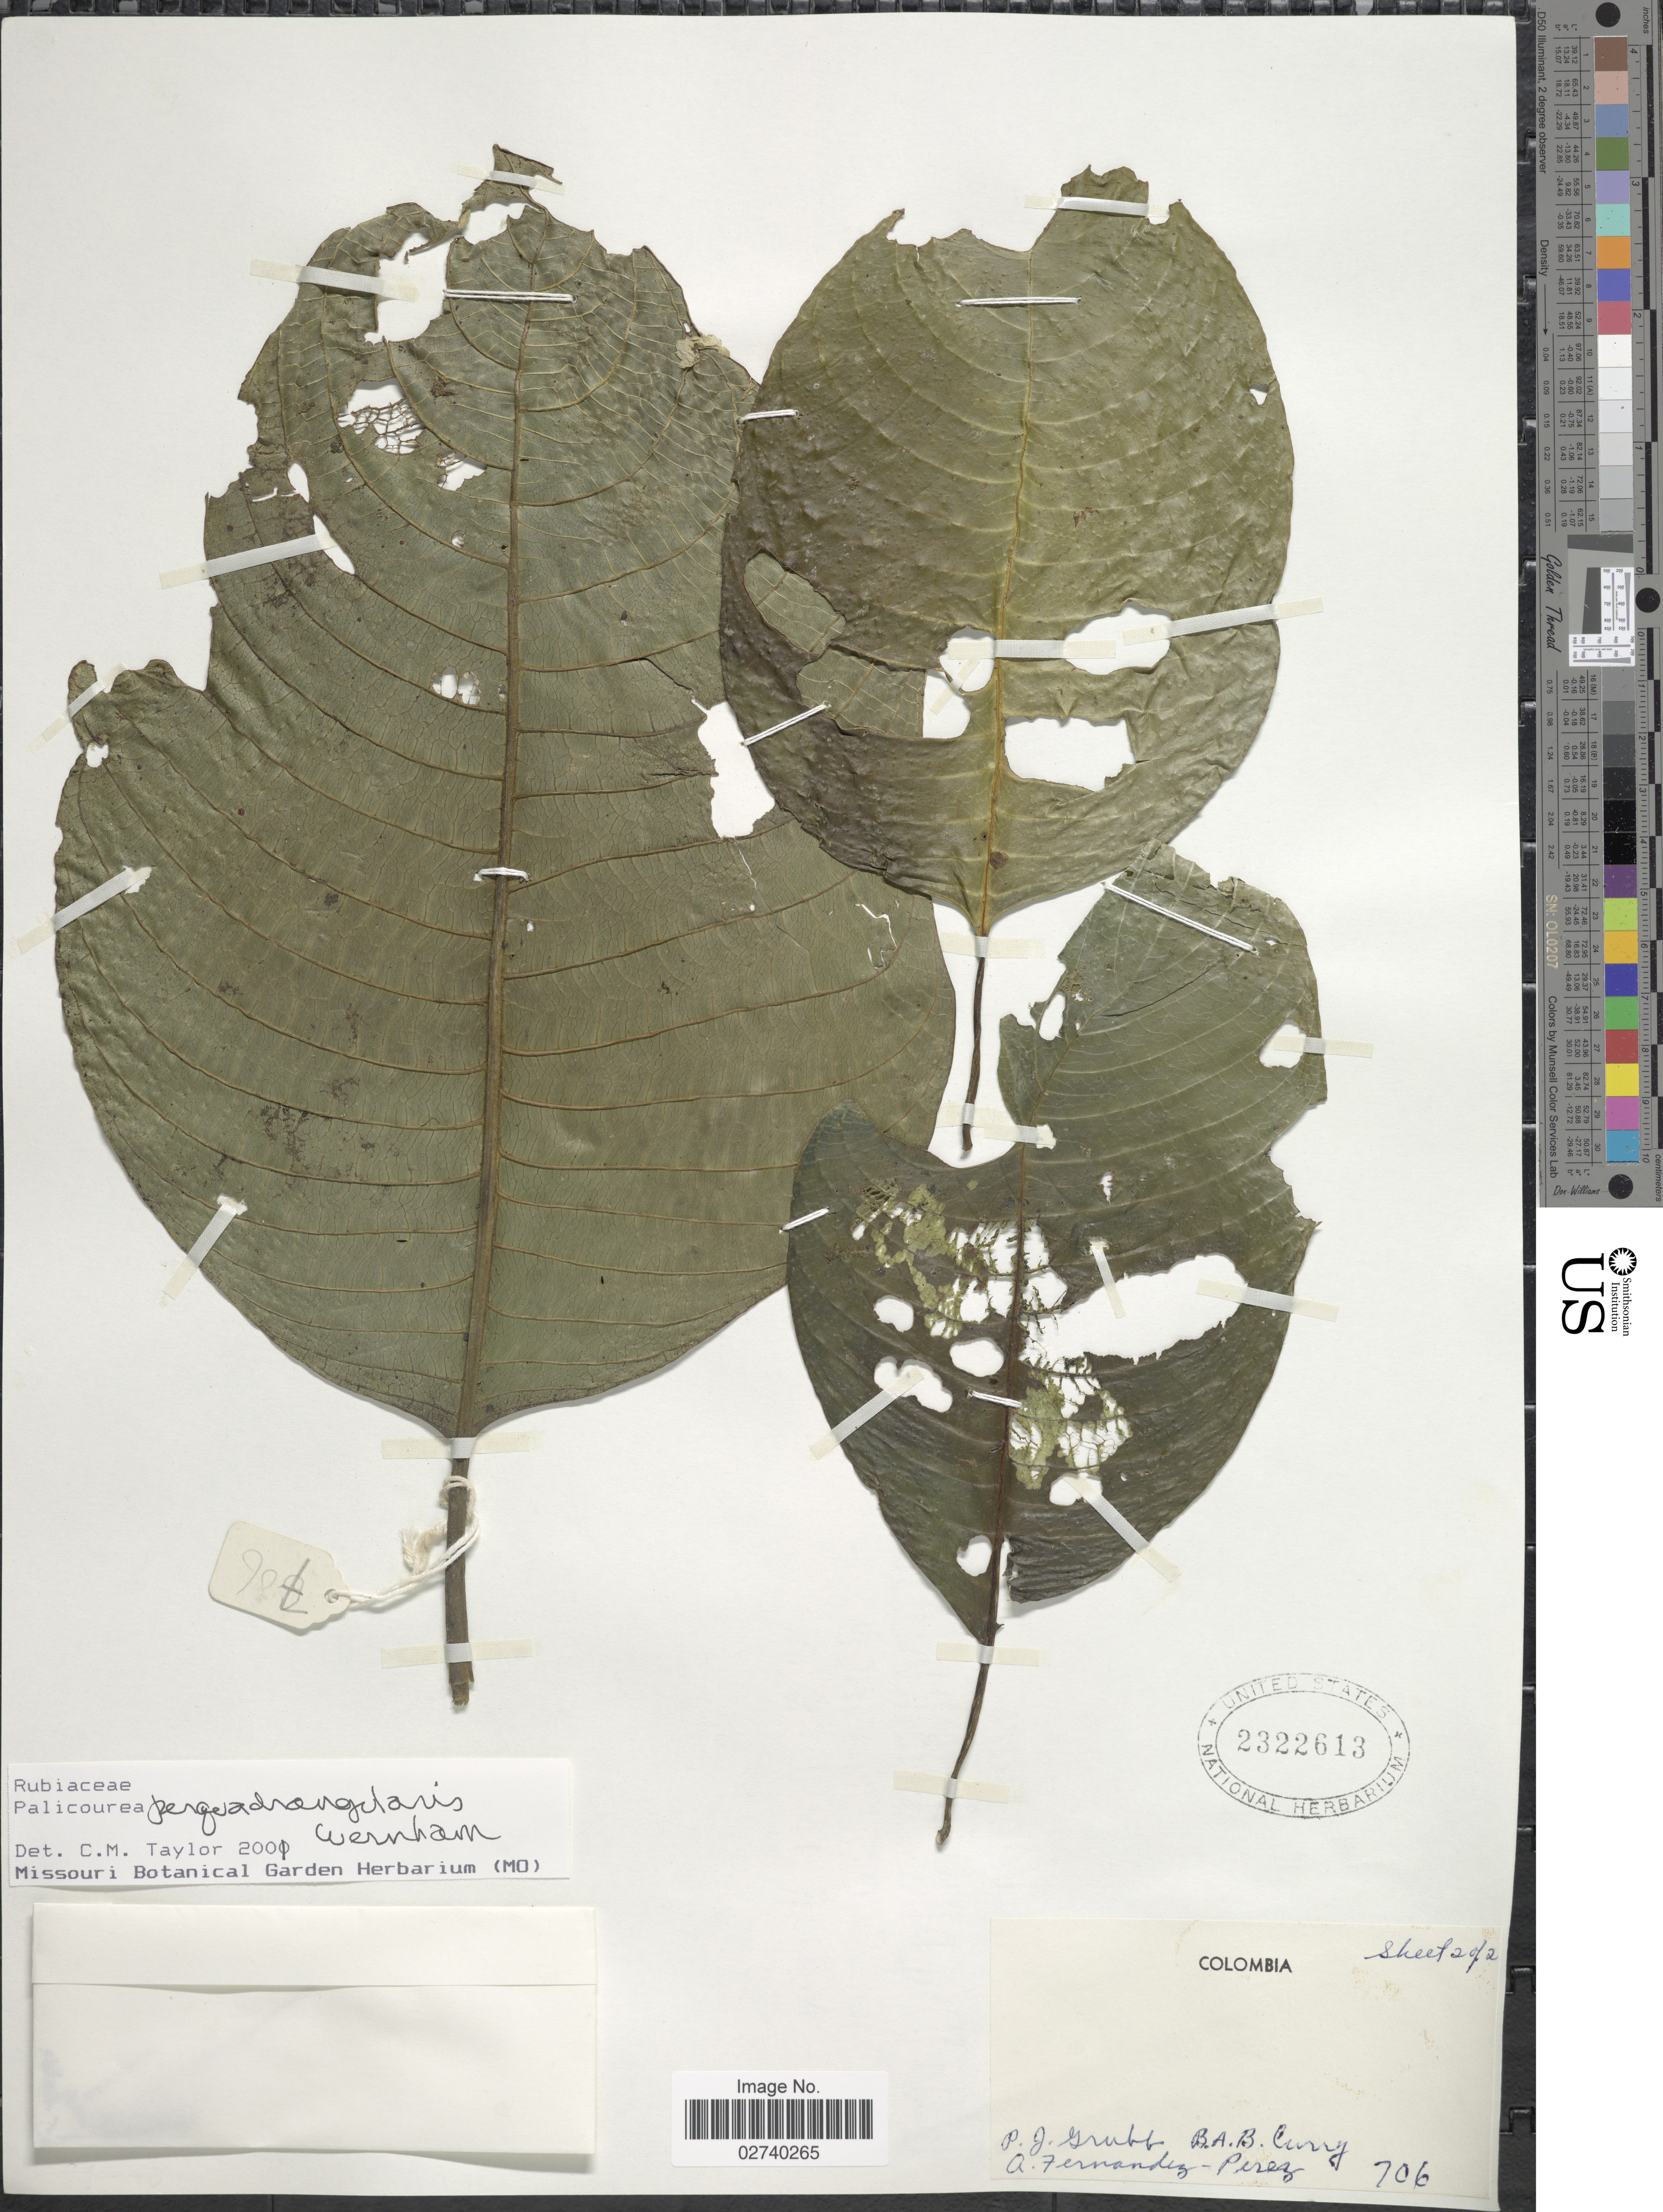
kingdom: Plantae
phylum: Tracheophyta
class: Magnoliopsida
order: Gentianales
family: Rubiaceae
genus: Palicourea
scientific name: Palicourea perquadrangularis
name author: Wernham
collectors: P. J. Grubb, B. A. B. Curry & A. Fernández-Pérez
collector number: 706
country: Colombia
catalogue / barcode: US 2322613